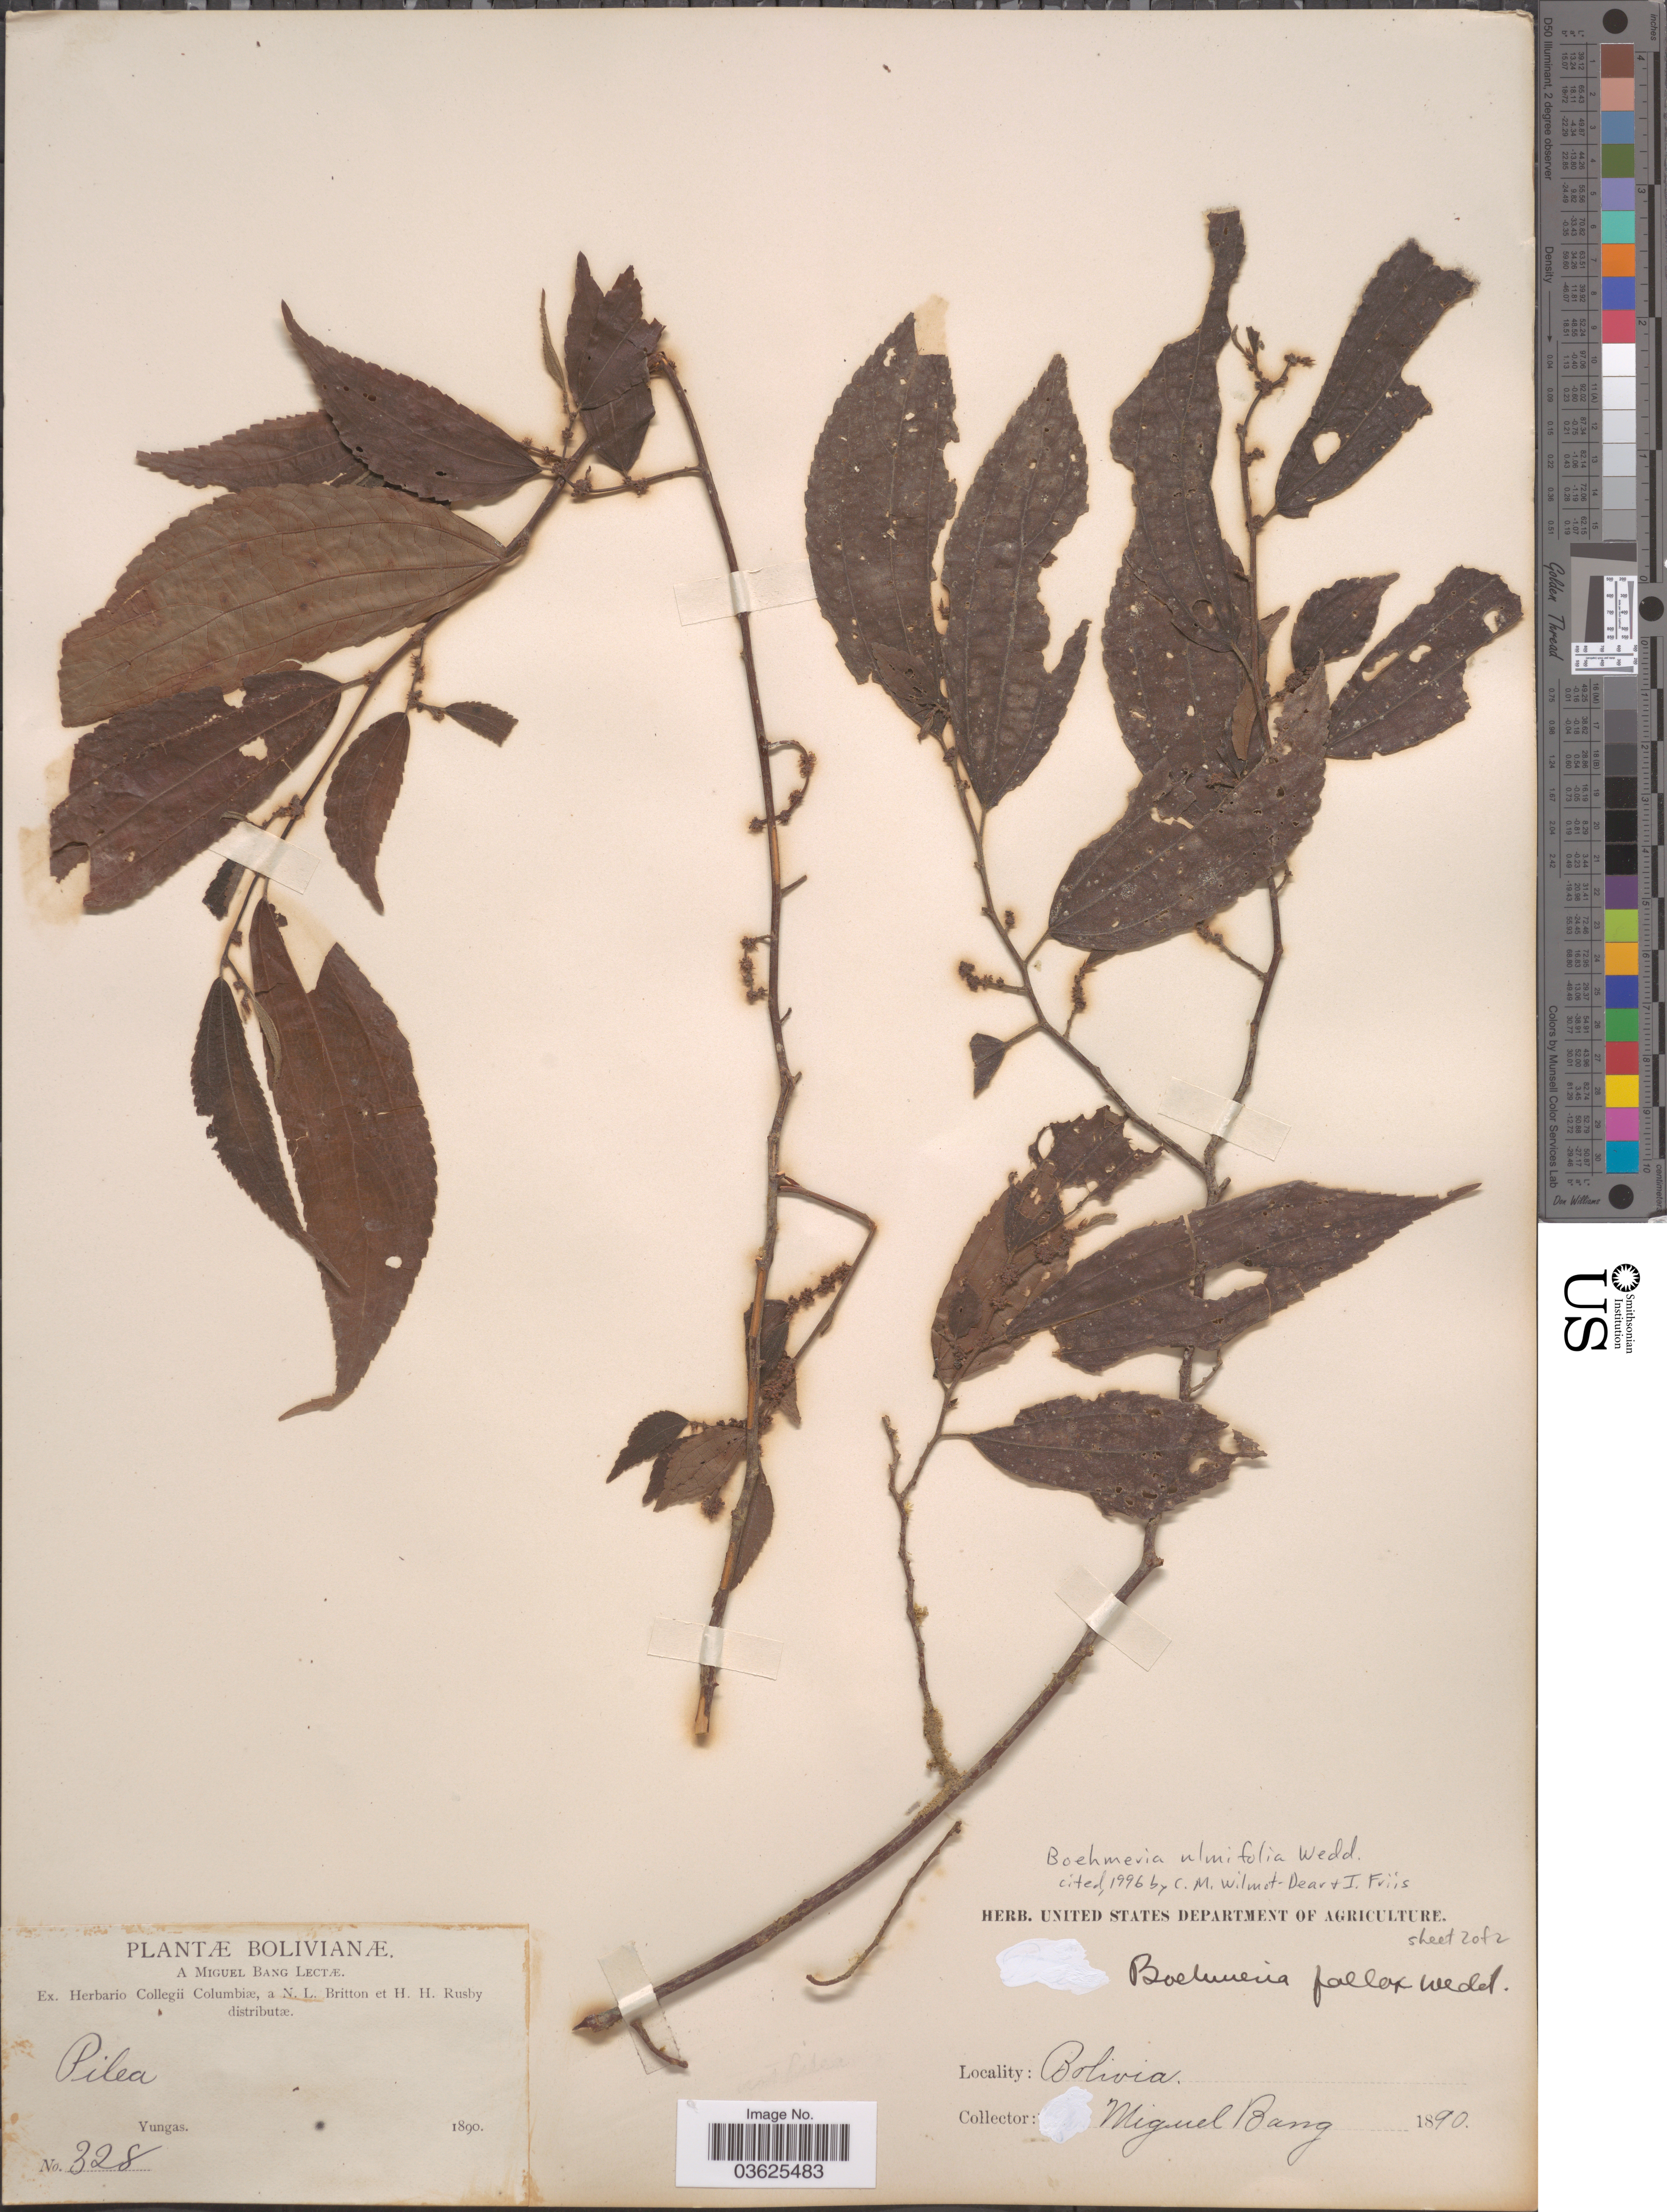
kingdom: Plantae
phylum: Tracheophyta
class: Magnoliopsida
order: Rosales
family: Urticaceae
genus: Boehmeria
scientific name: Boehmeria ulmifolia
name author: Wedd.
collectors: M. Bang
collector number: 328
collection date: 1890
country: Bolivia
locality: Yungas.